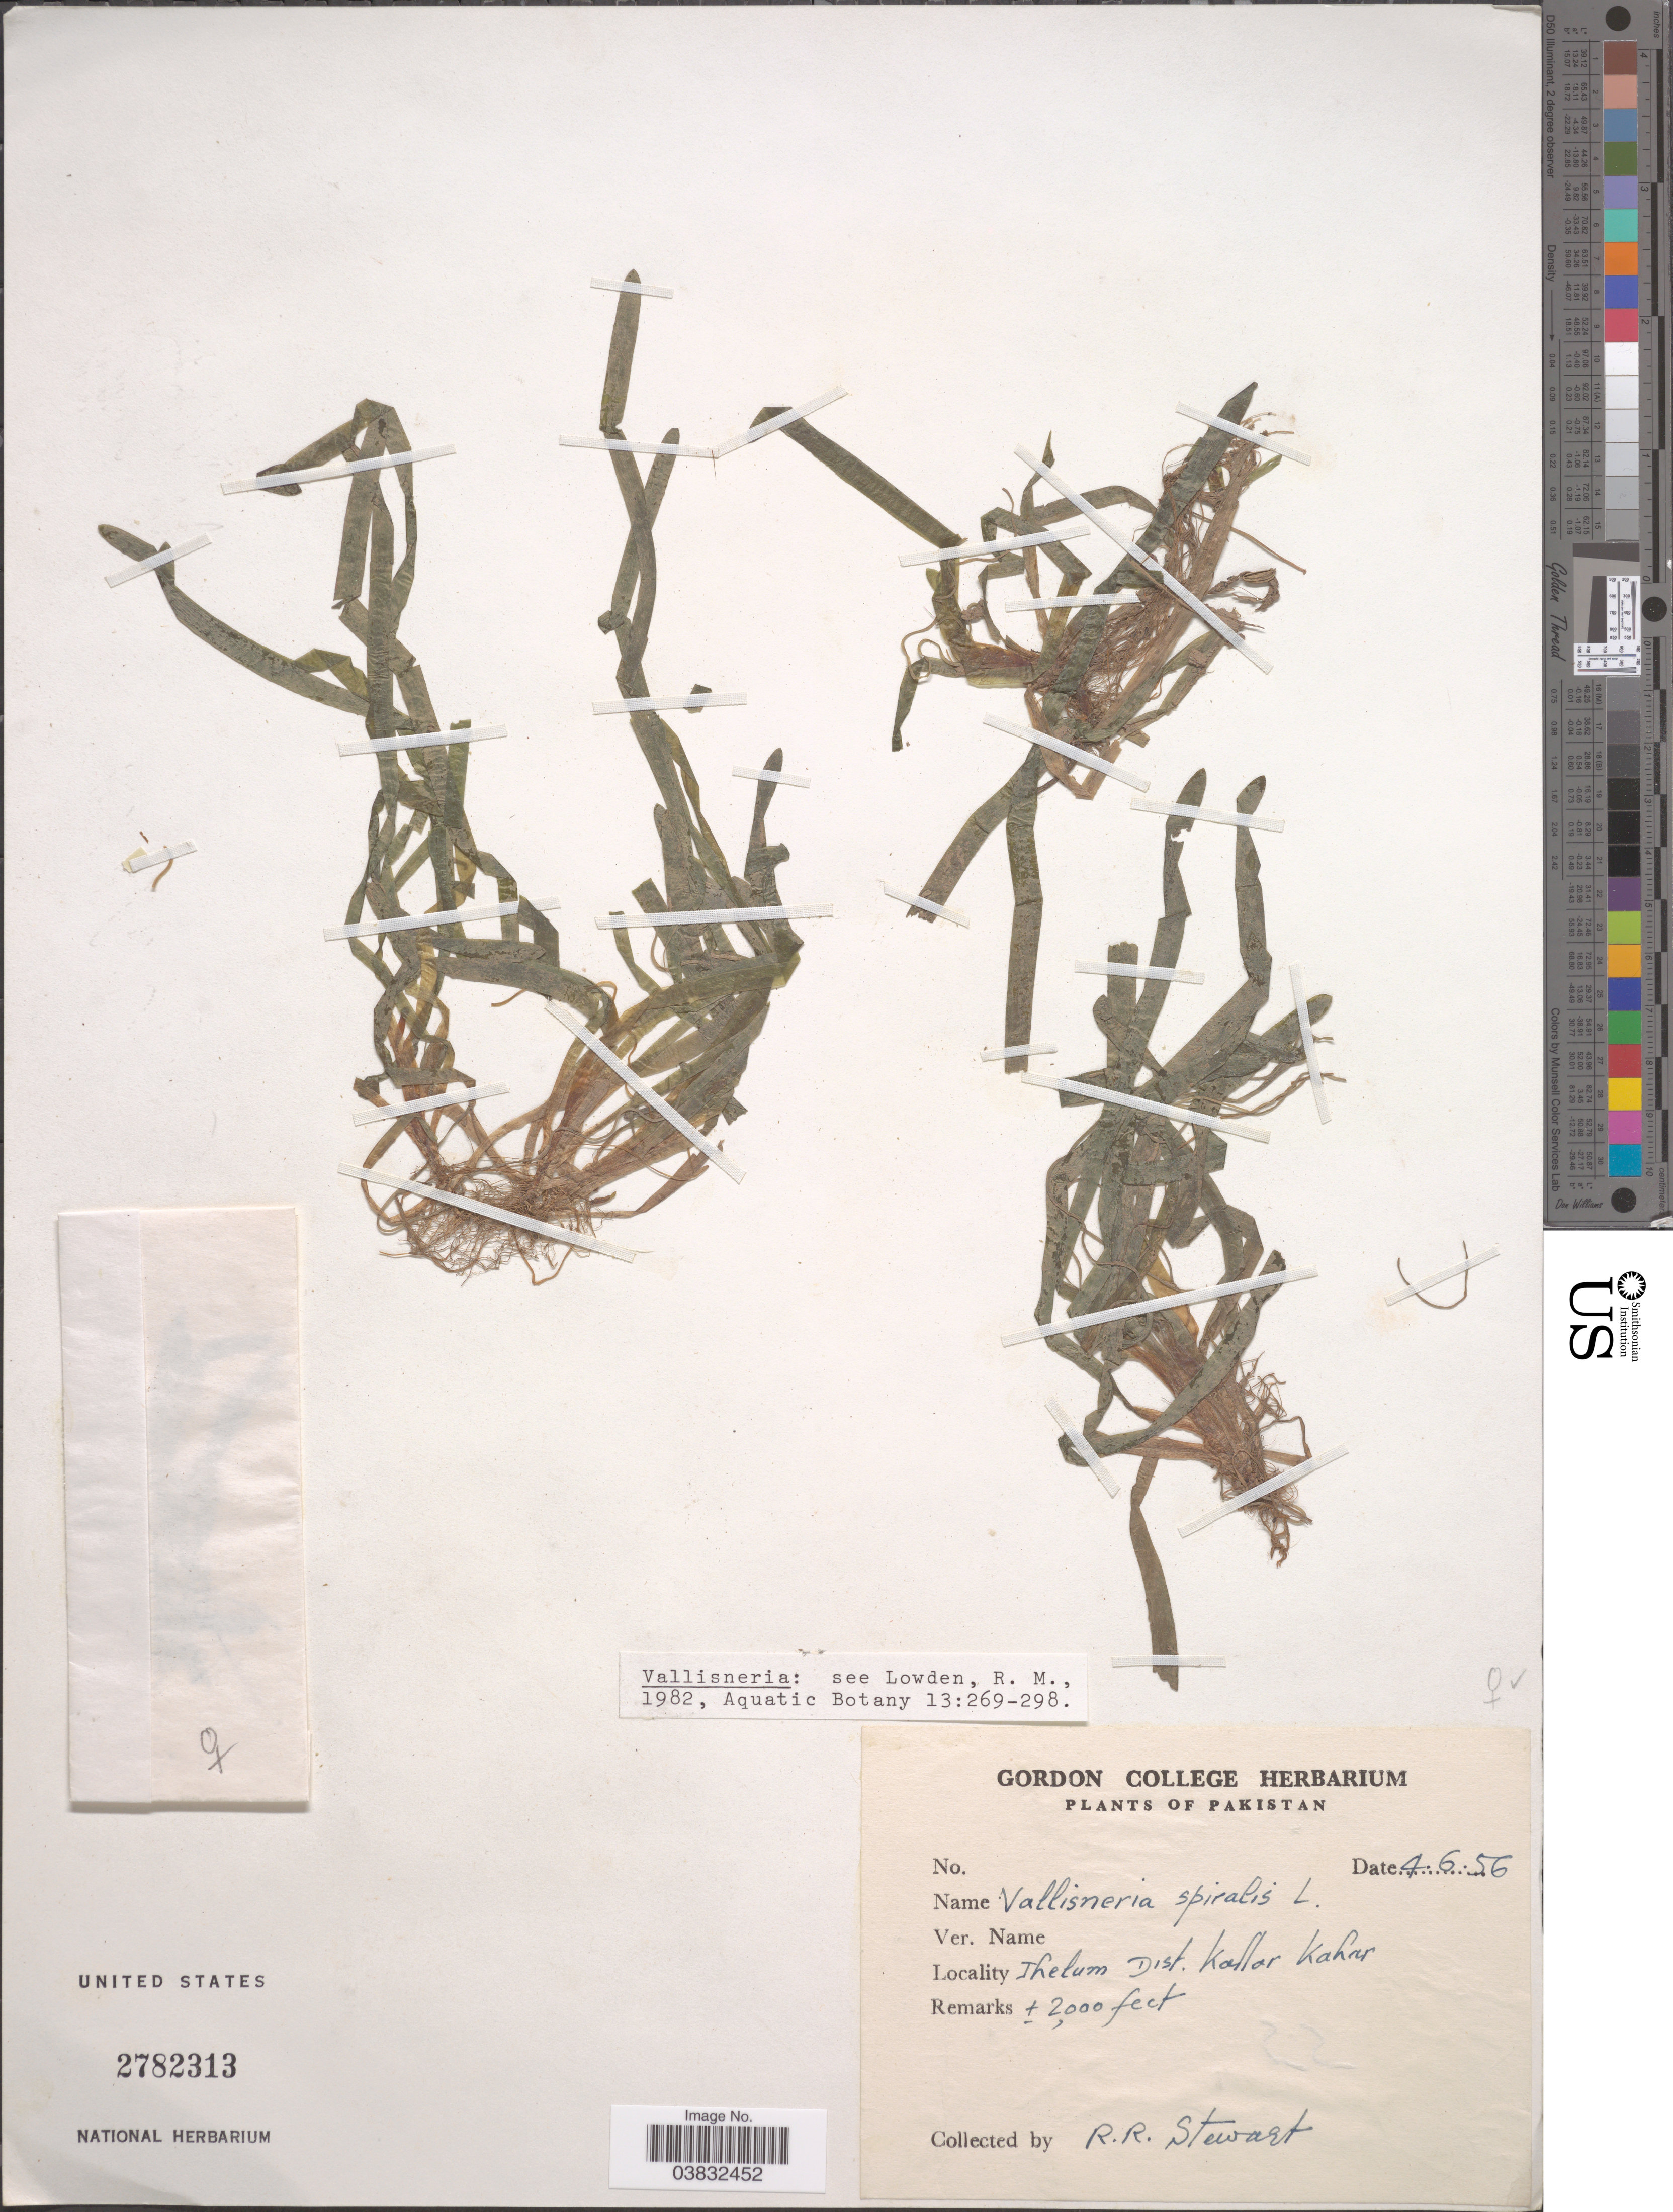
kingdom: Plantae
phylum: Tracheophyta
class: Liliopsida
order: Alismatales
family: Hydrocharitaceae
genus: Vallisneria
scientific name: Vallisneria sp.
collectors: R. Stewart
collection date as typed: Transcribed d/m/y: 4/6/56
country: Pakistan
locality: Jhelum Dist. Kallar Kahar.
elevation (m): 610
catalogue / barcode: US 2782313